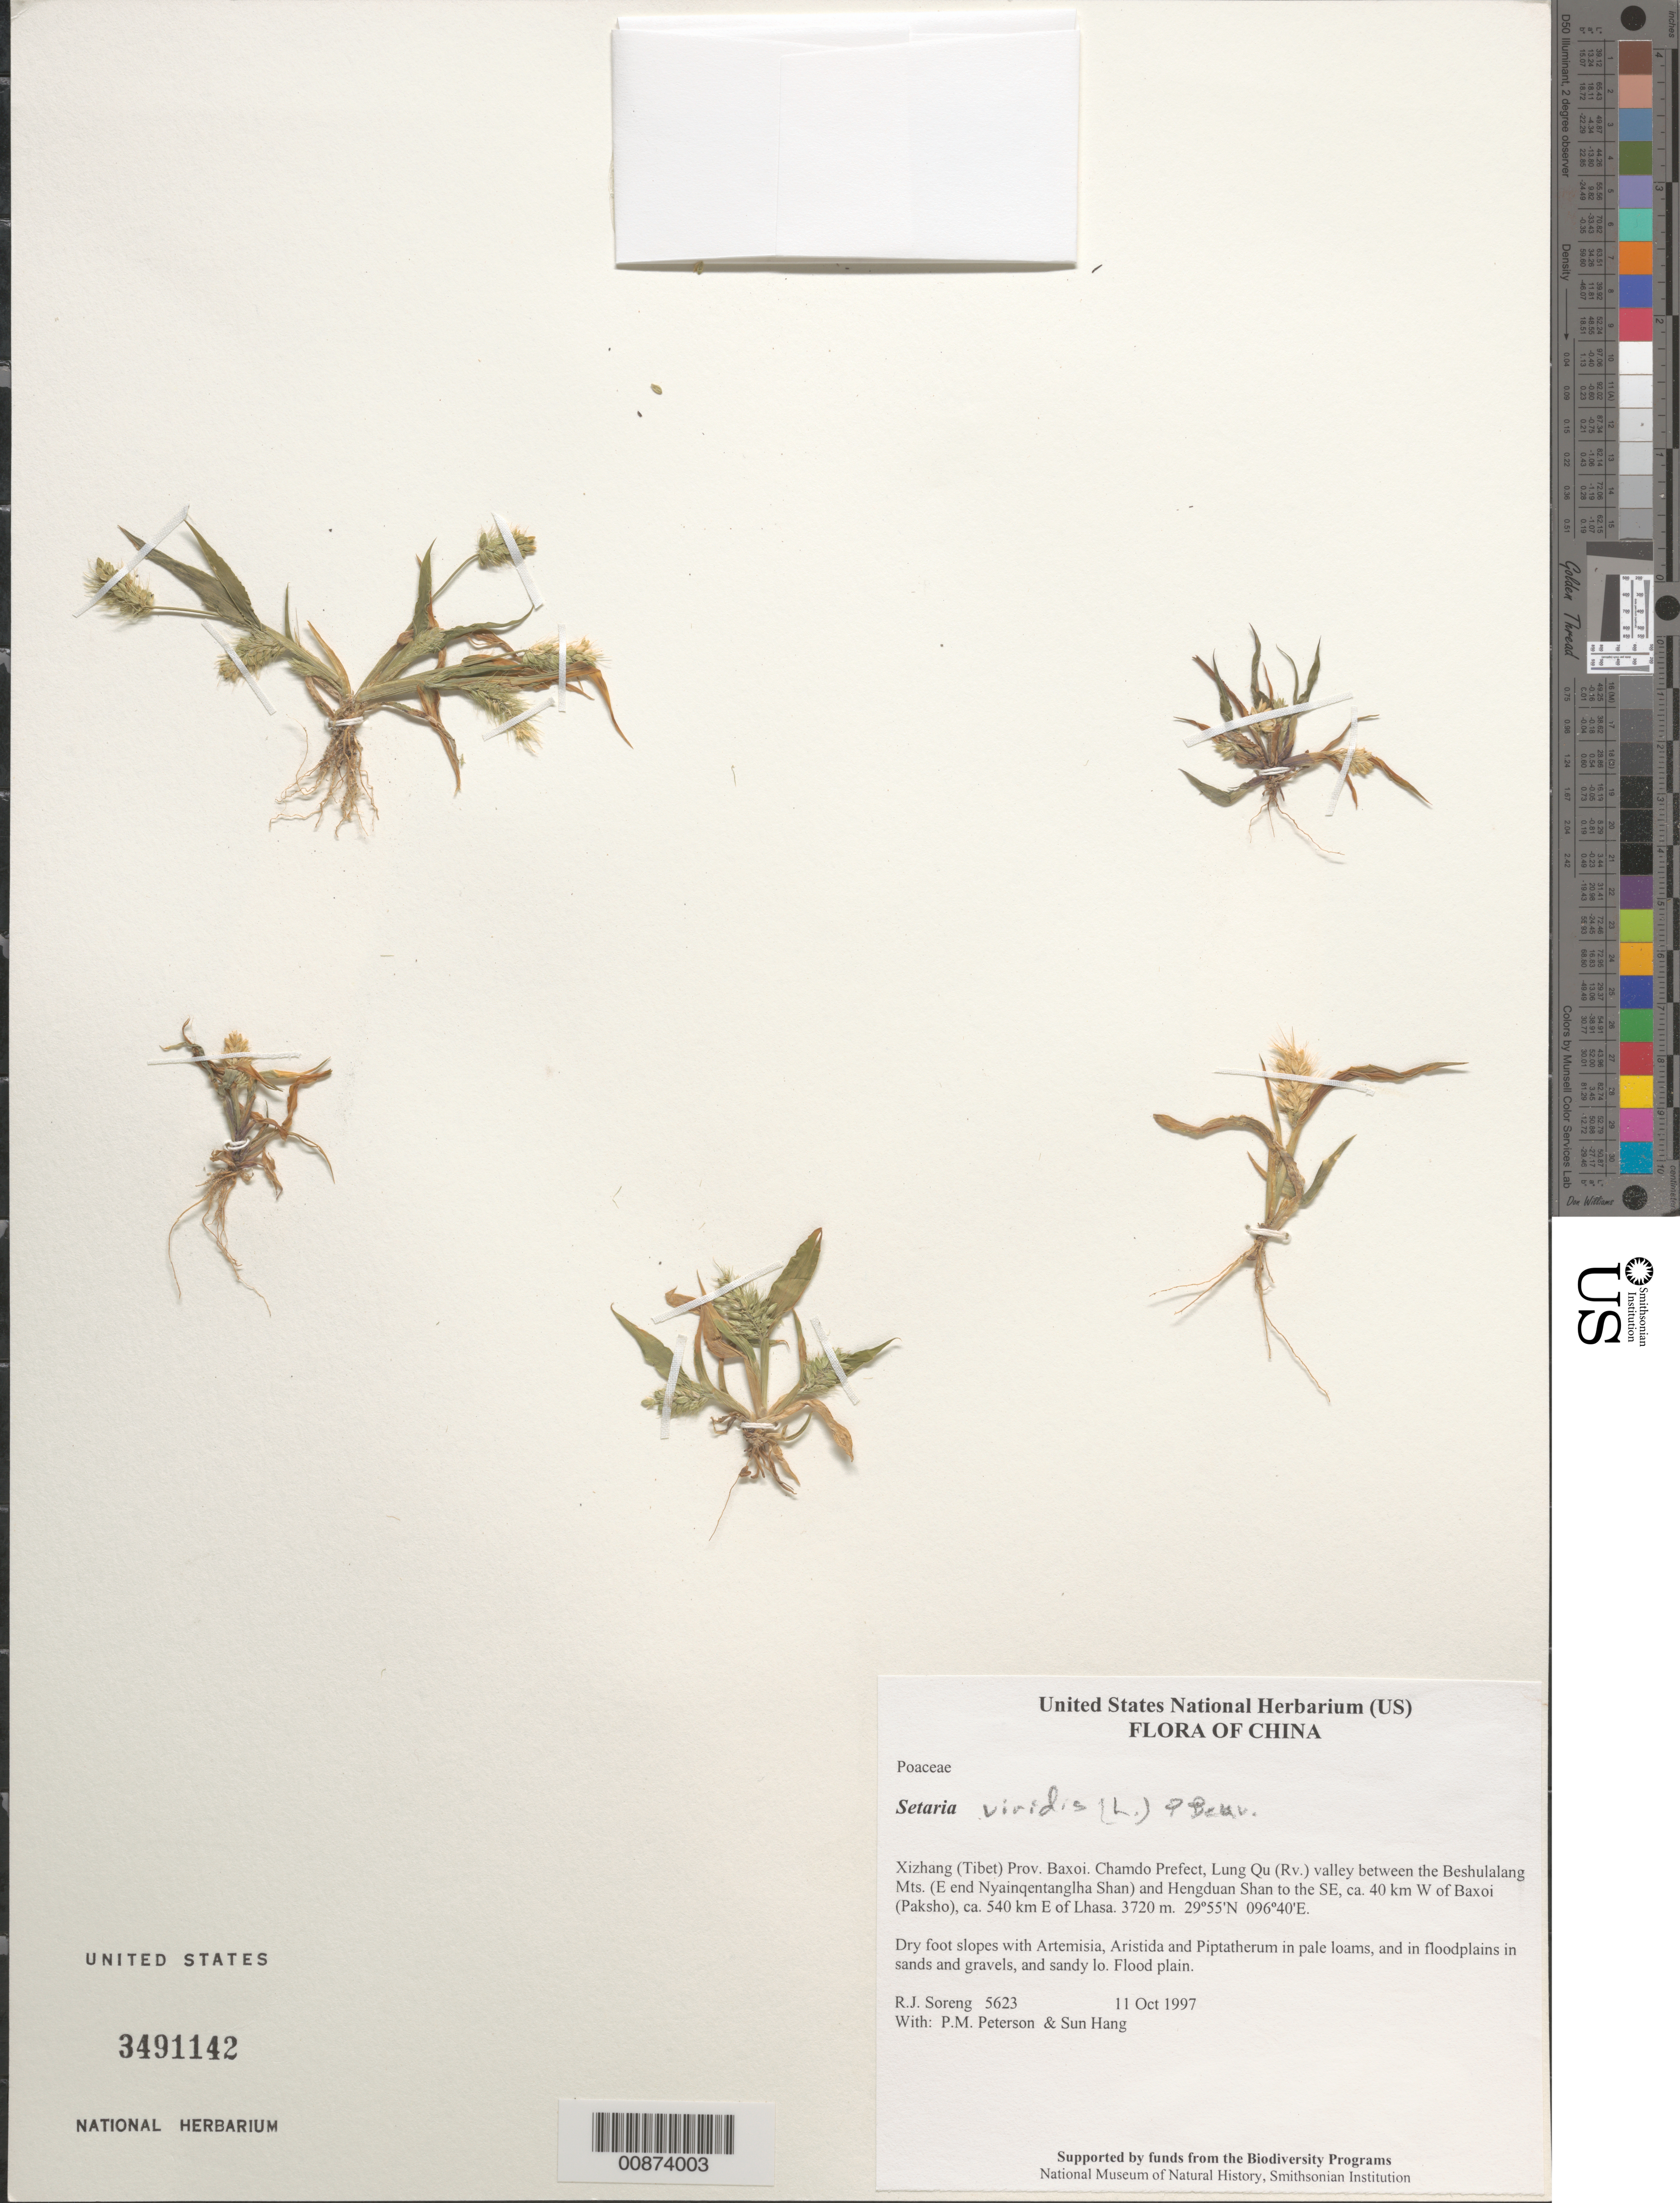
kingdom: Plantae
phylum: Tracheophyta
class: Liliopsida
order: Poales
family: Poaceae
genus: Setaria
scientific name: Setaria viridis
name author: (L.) P. Beauv.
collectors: R. J. Soreng, P. M. Peterson & Sun Hang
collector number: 5623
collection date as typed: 11 Oct 1997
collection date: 1997-10-11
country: China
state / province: Xizang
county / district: Baxoi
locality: Chamdo Prefect, Lung Qu (Rv.) valley between the Beshulalang Mts. (E end Nyainqentanglha Shan) and Hengduan Shan to the SE, ca. 40 km W of Baxoi (Paksho), ca. 540 km E of Lhasa.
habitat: Dry foot slopes with Artemisia, Aristida and Piptatherum in pale loams, and in floodplains in sands and gravels, and sandy lo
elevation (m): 3720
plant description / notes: KUN, PE, US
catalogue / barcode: US 3491142